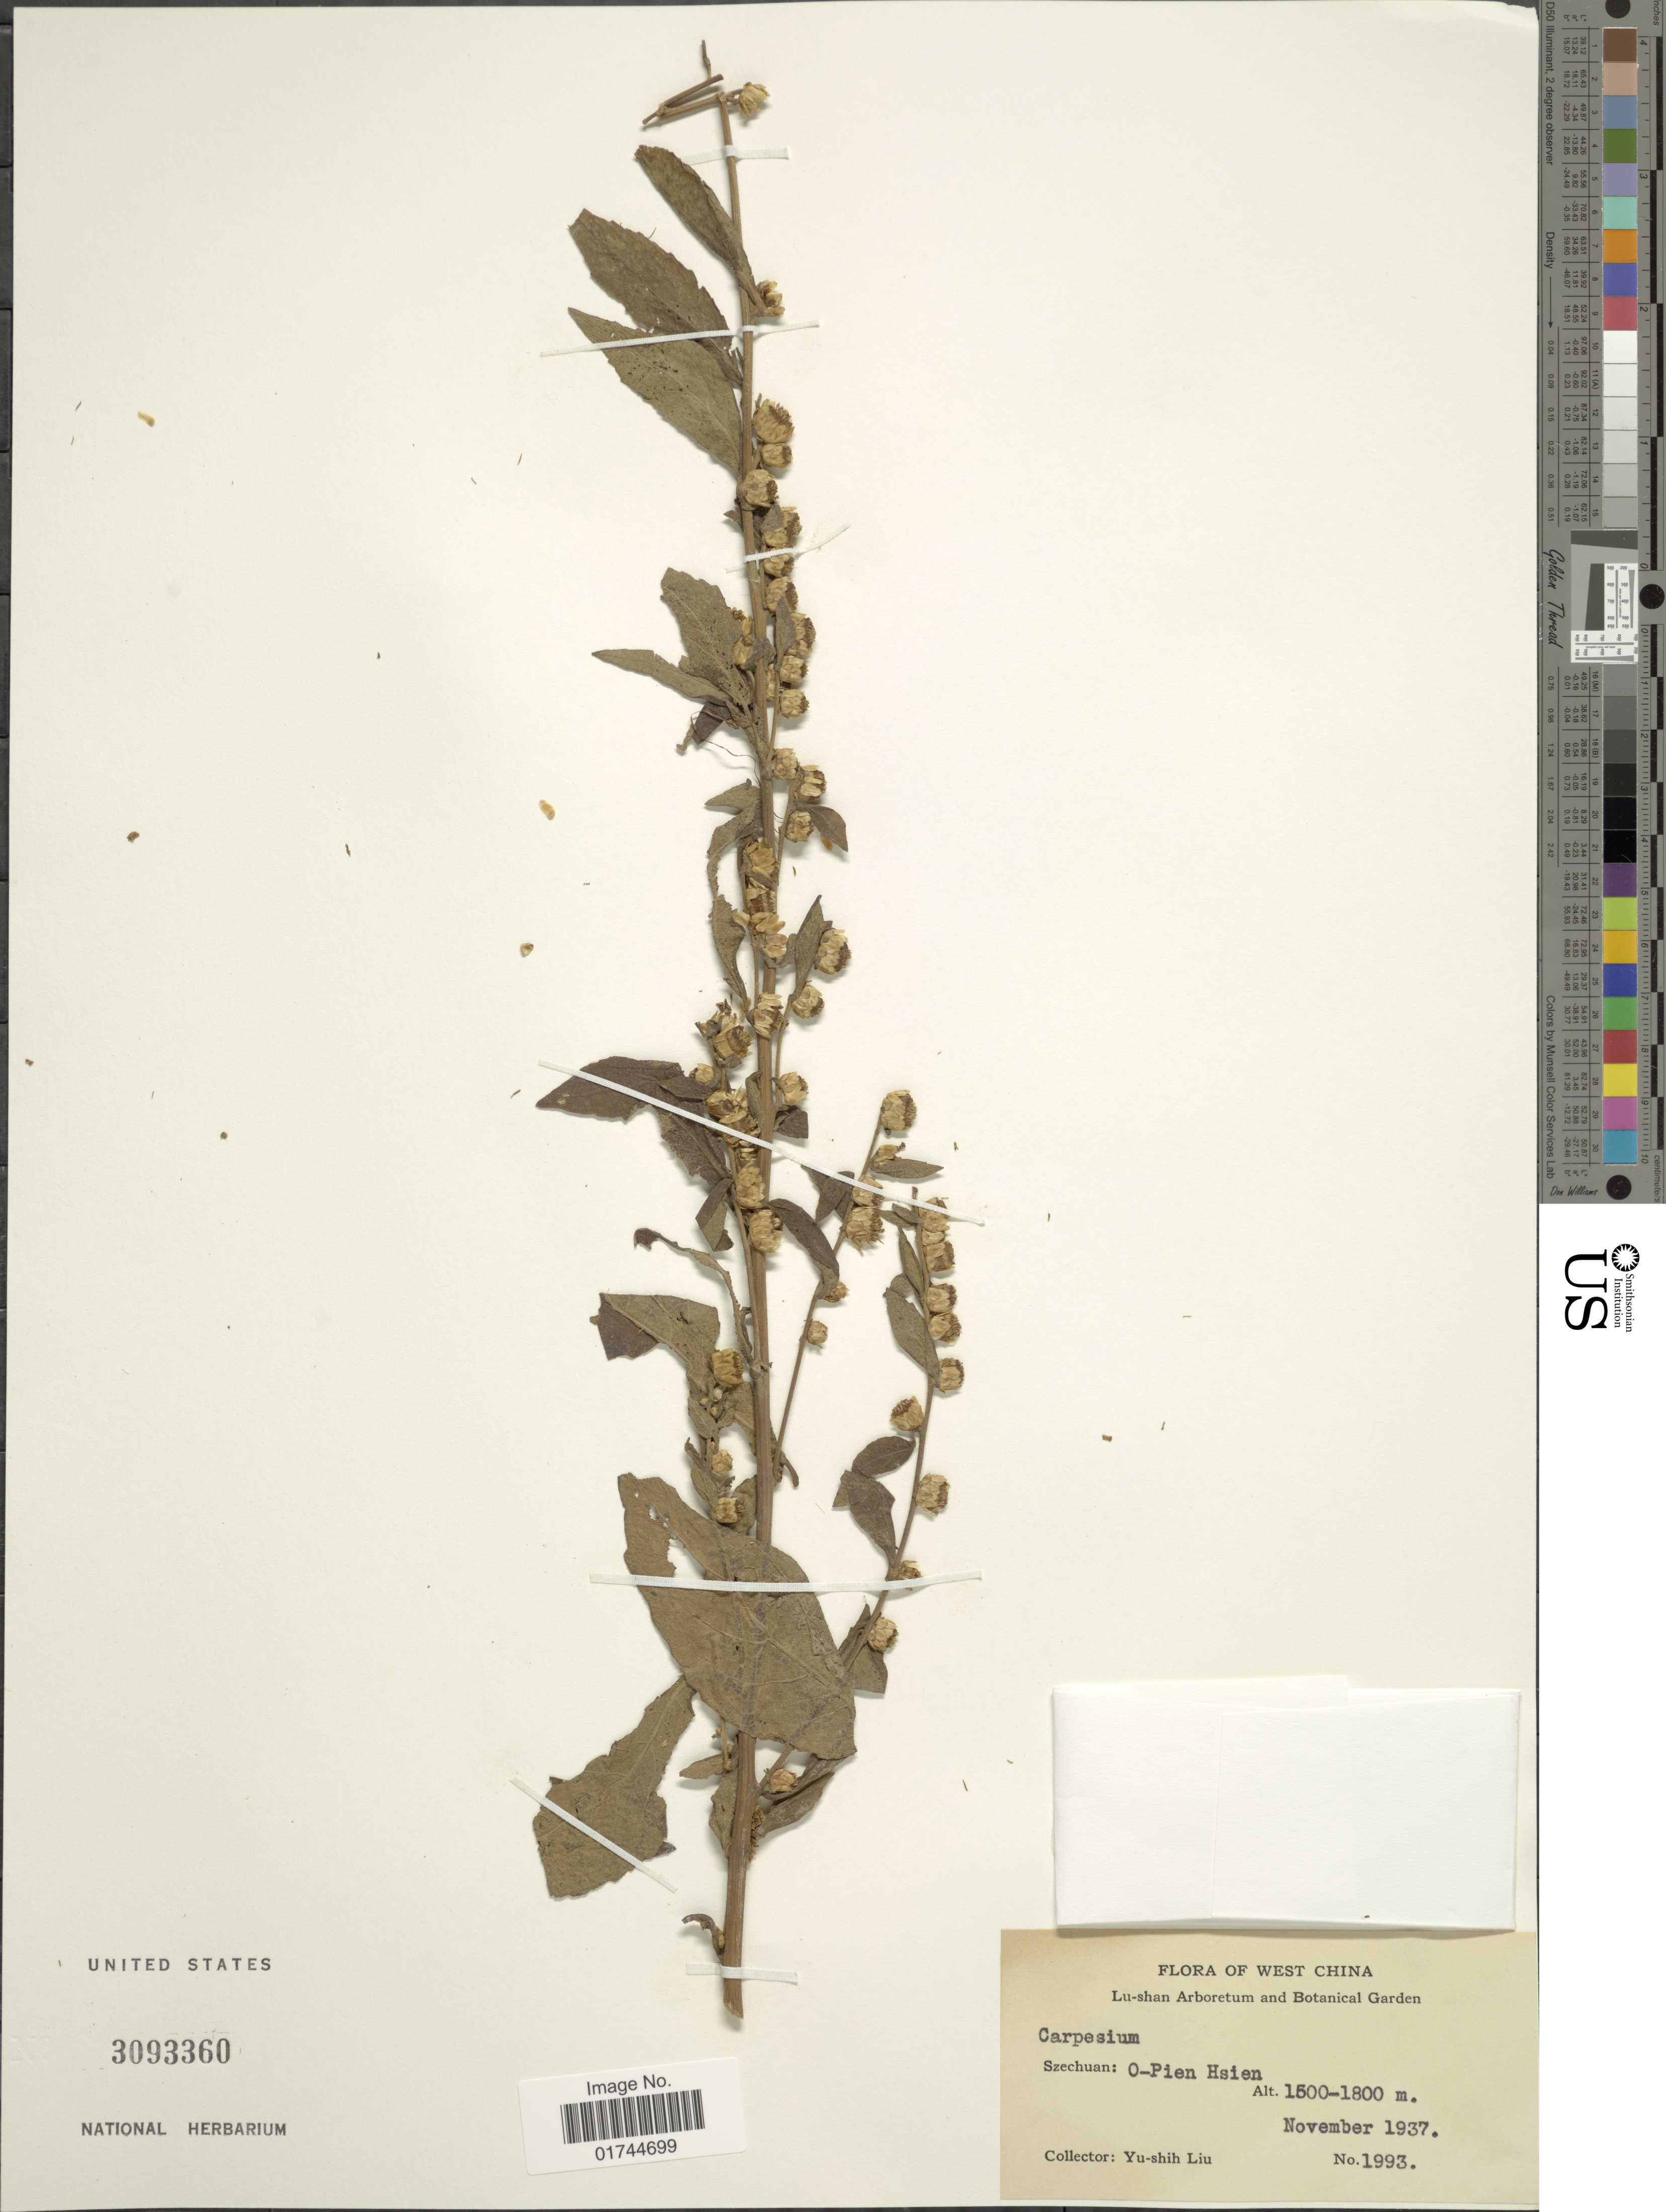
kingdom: Plantae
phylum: Tracheophyta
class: Magnoliopsida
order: Asterales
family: Asteraceae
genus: Carpesium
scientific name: Carpesium sp.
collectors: Y.-S. Liu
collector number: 1993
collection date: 1937-11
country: China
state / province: Sichuan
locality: West China, Szechuan: O-Pien Hsien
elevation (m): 1500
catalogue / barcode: US 3093360